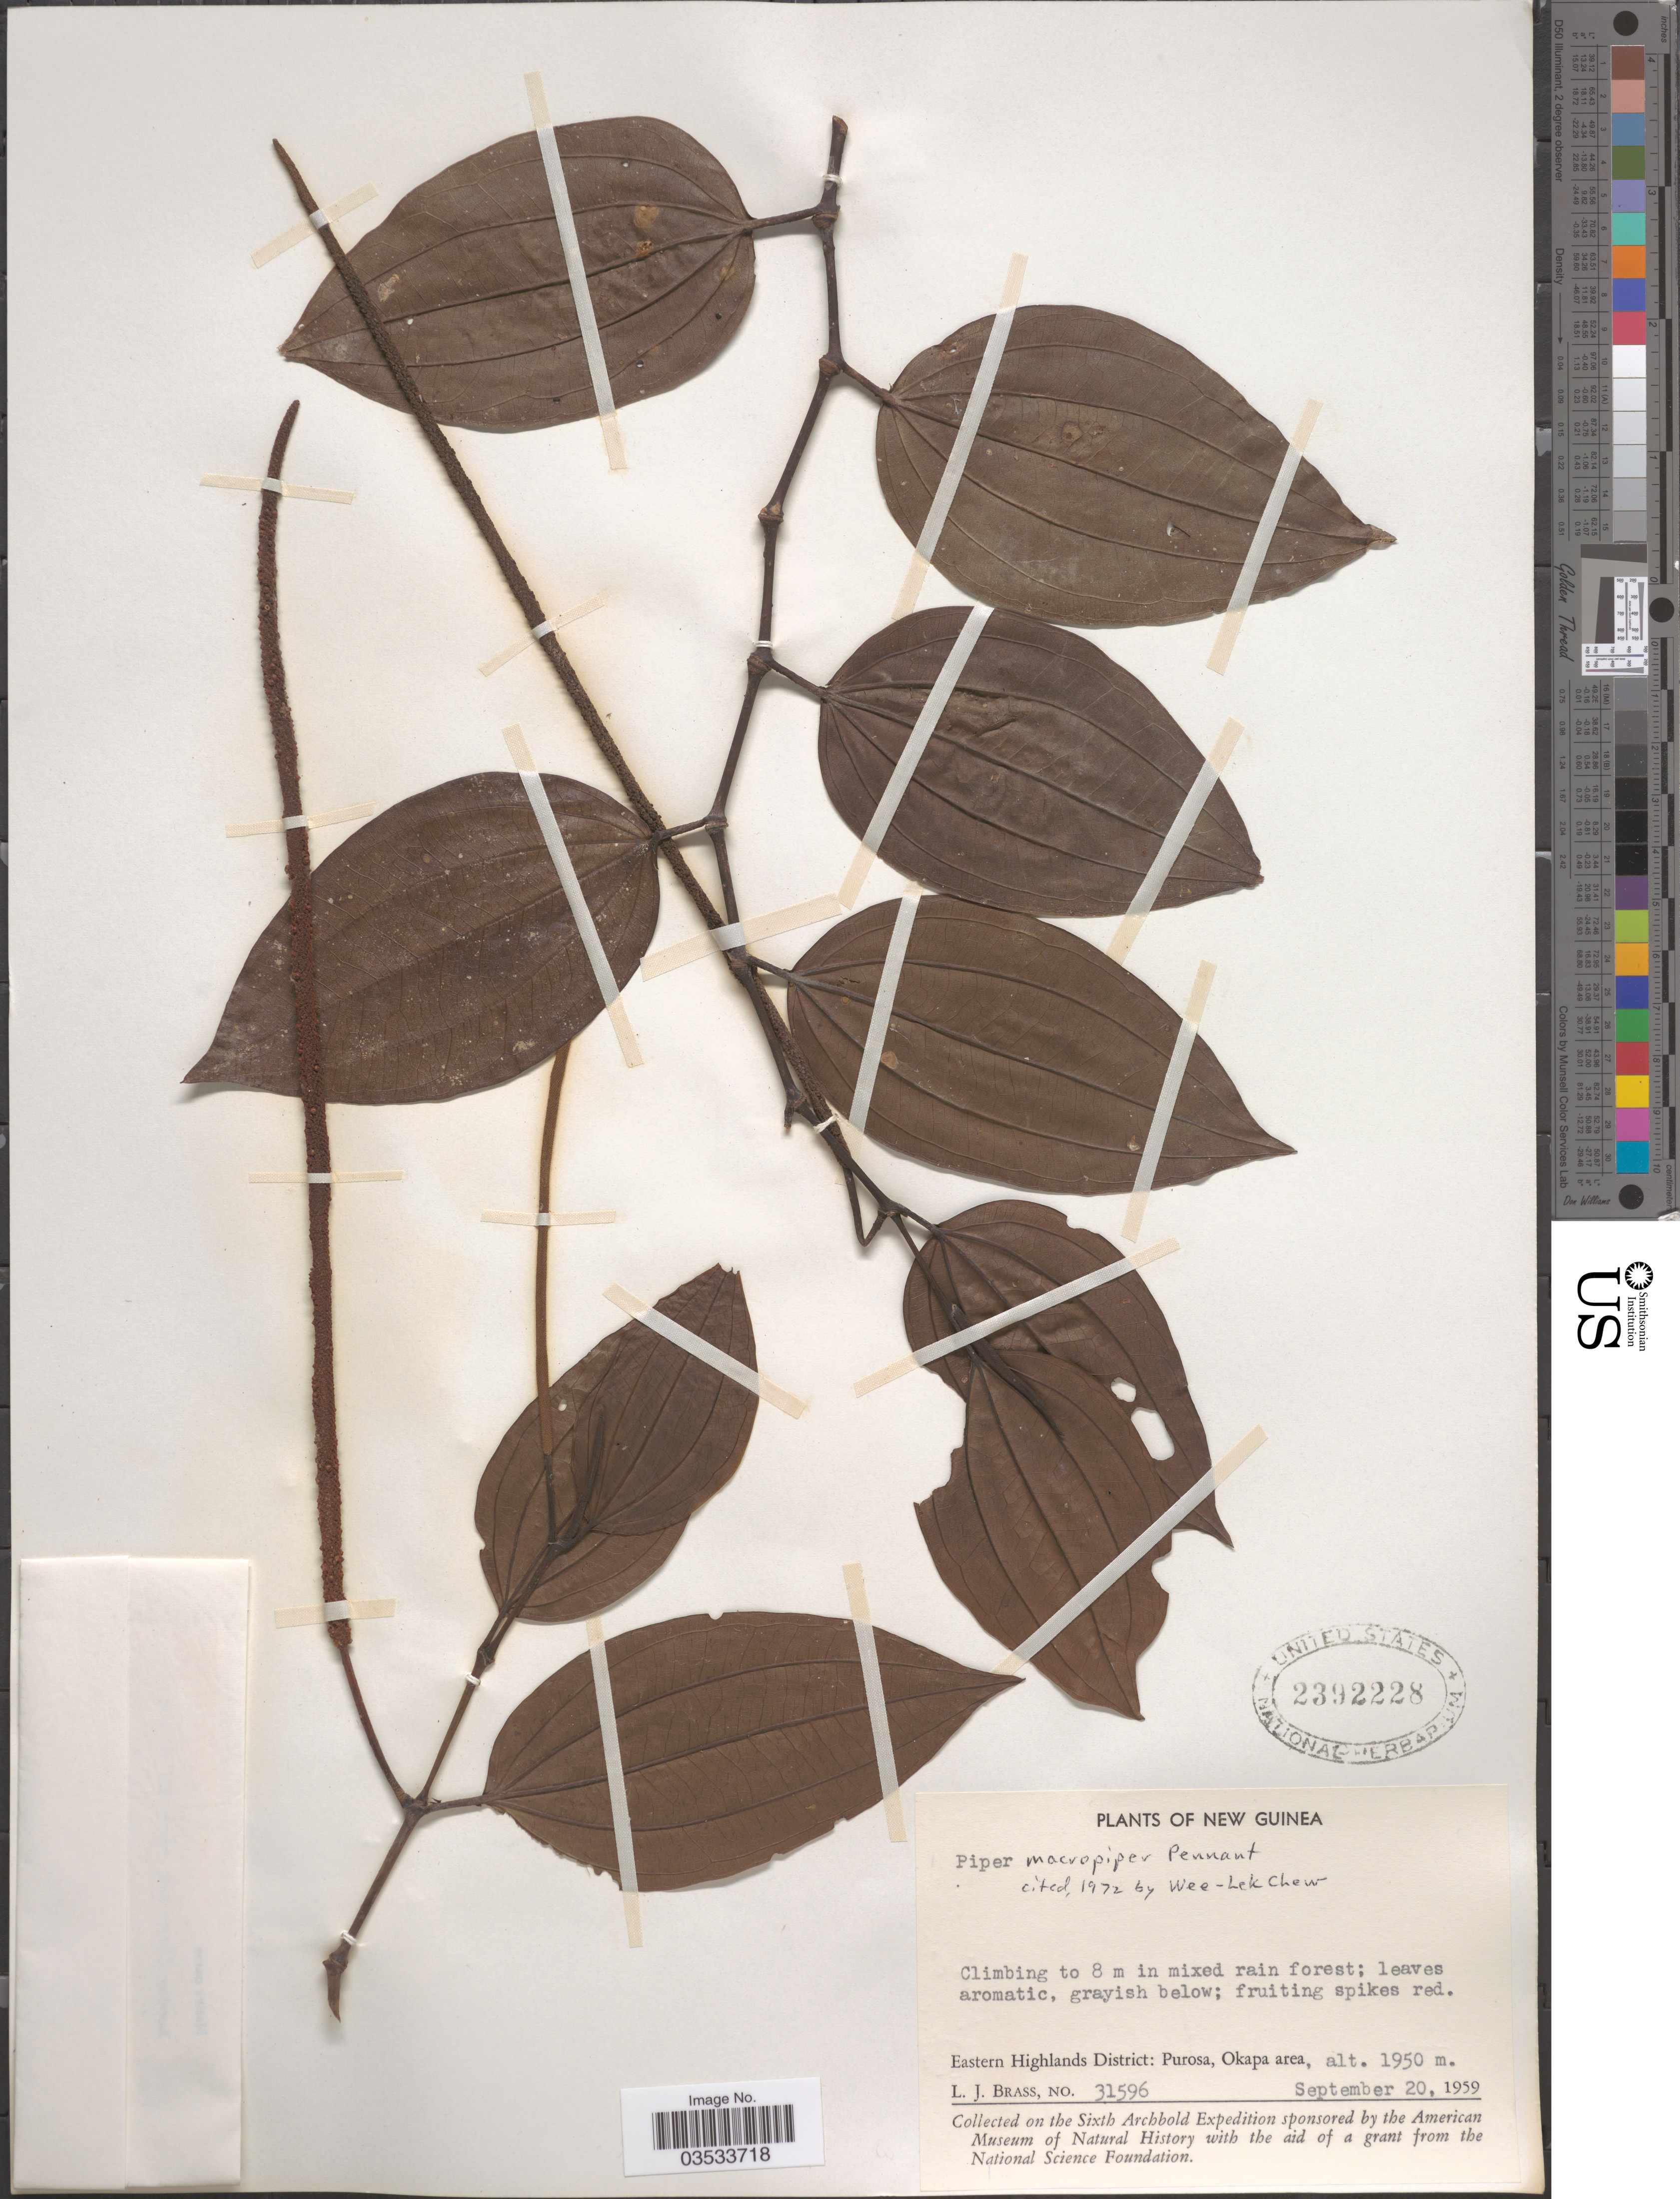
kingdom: Plantae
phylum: Tracheophyta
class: Magnoliopsida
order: Piperales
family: Piperaceae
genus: Piper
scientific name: Piper macropiper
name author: Pennant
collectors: L. J. Brass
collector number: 31596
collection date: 1959-09-20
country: Papua New Guinea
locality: New Guinea. Eastern Highlands District: Purosa, Okapa area.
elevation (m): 1950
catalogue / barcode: US 2392228